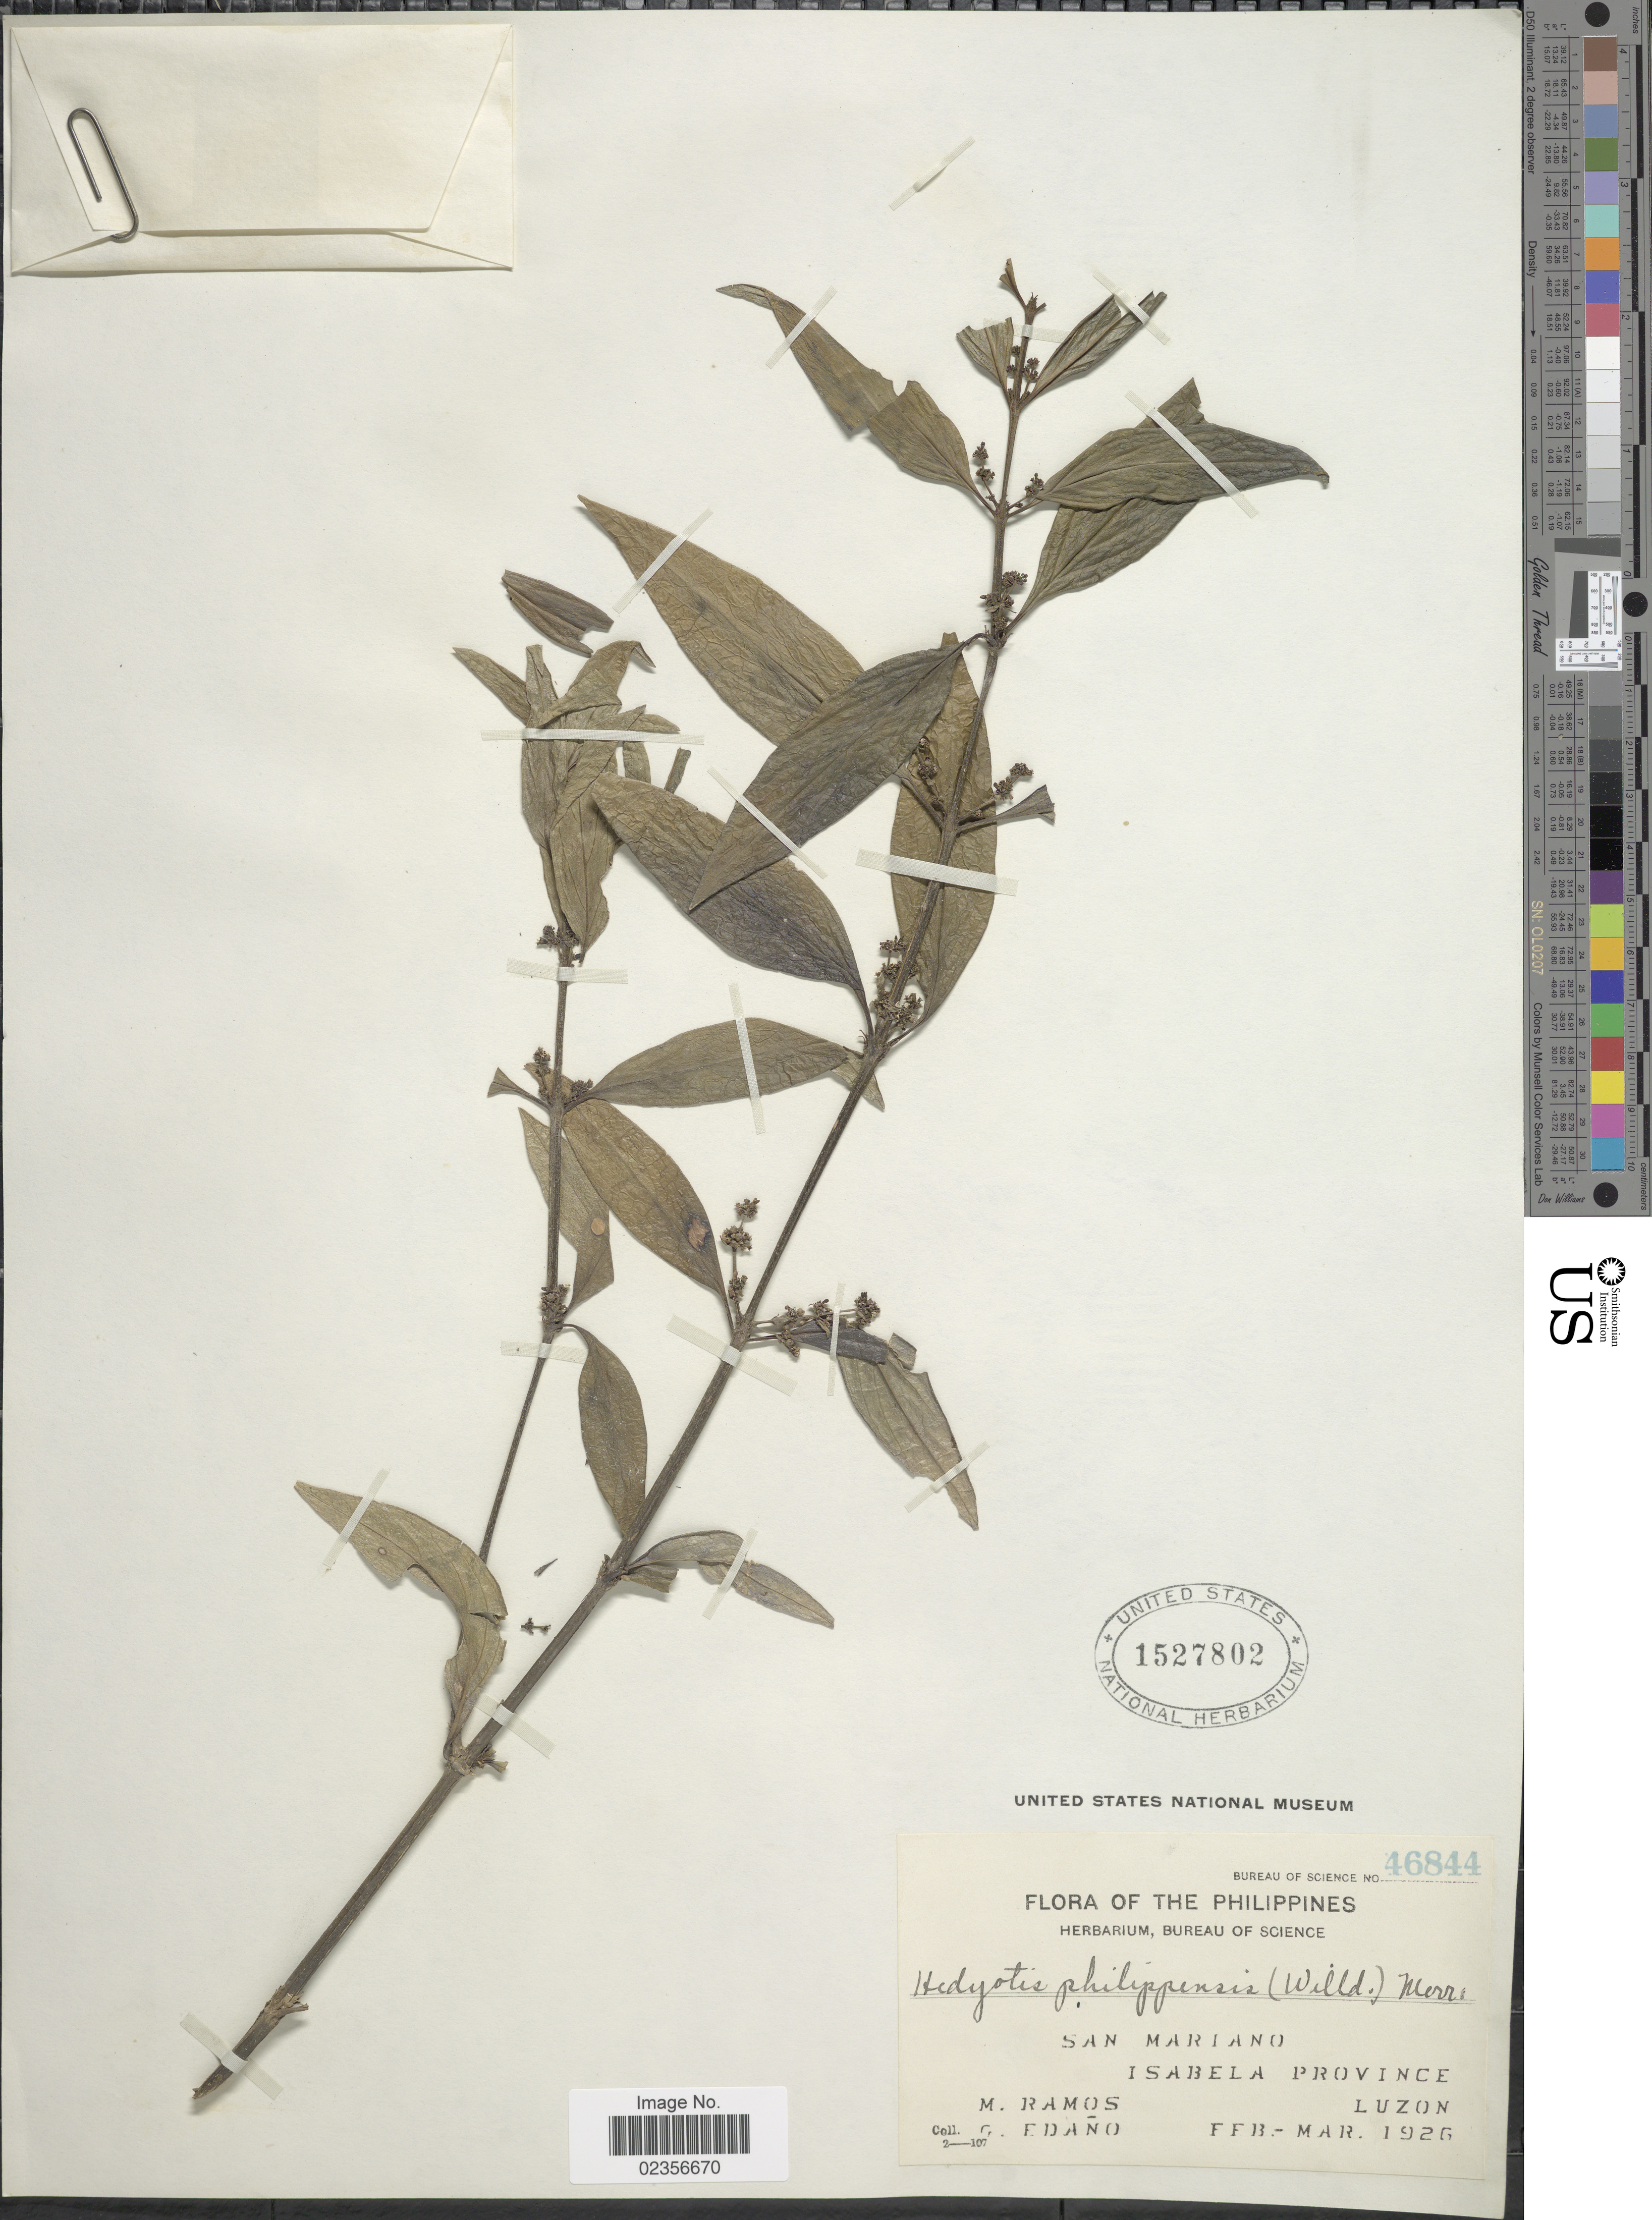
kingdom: Plantae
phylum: Tracheophyta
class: Magnoliopsida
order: Gentianales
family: Rubiaceae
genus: Hedyotis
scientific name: Hedyotis philippensis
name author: (Willd. ex Spreng.) Merr. ex C.B. Rob.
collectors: M. Ramos & G. Edaño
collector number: Bureau of Science 46844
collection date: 1926-02/1926-03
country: Philippines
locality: San Mariano. Isabela Province, Luzon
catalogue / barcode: US 1527802